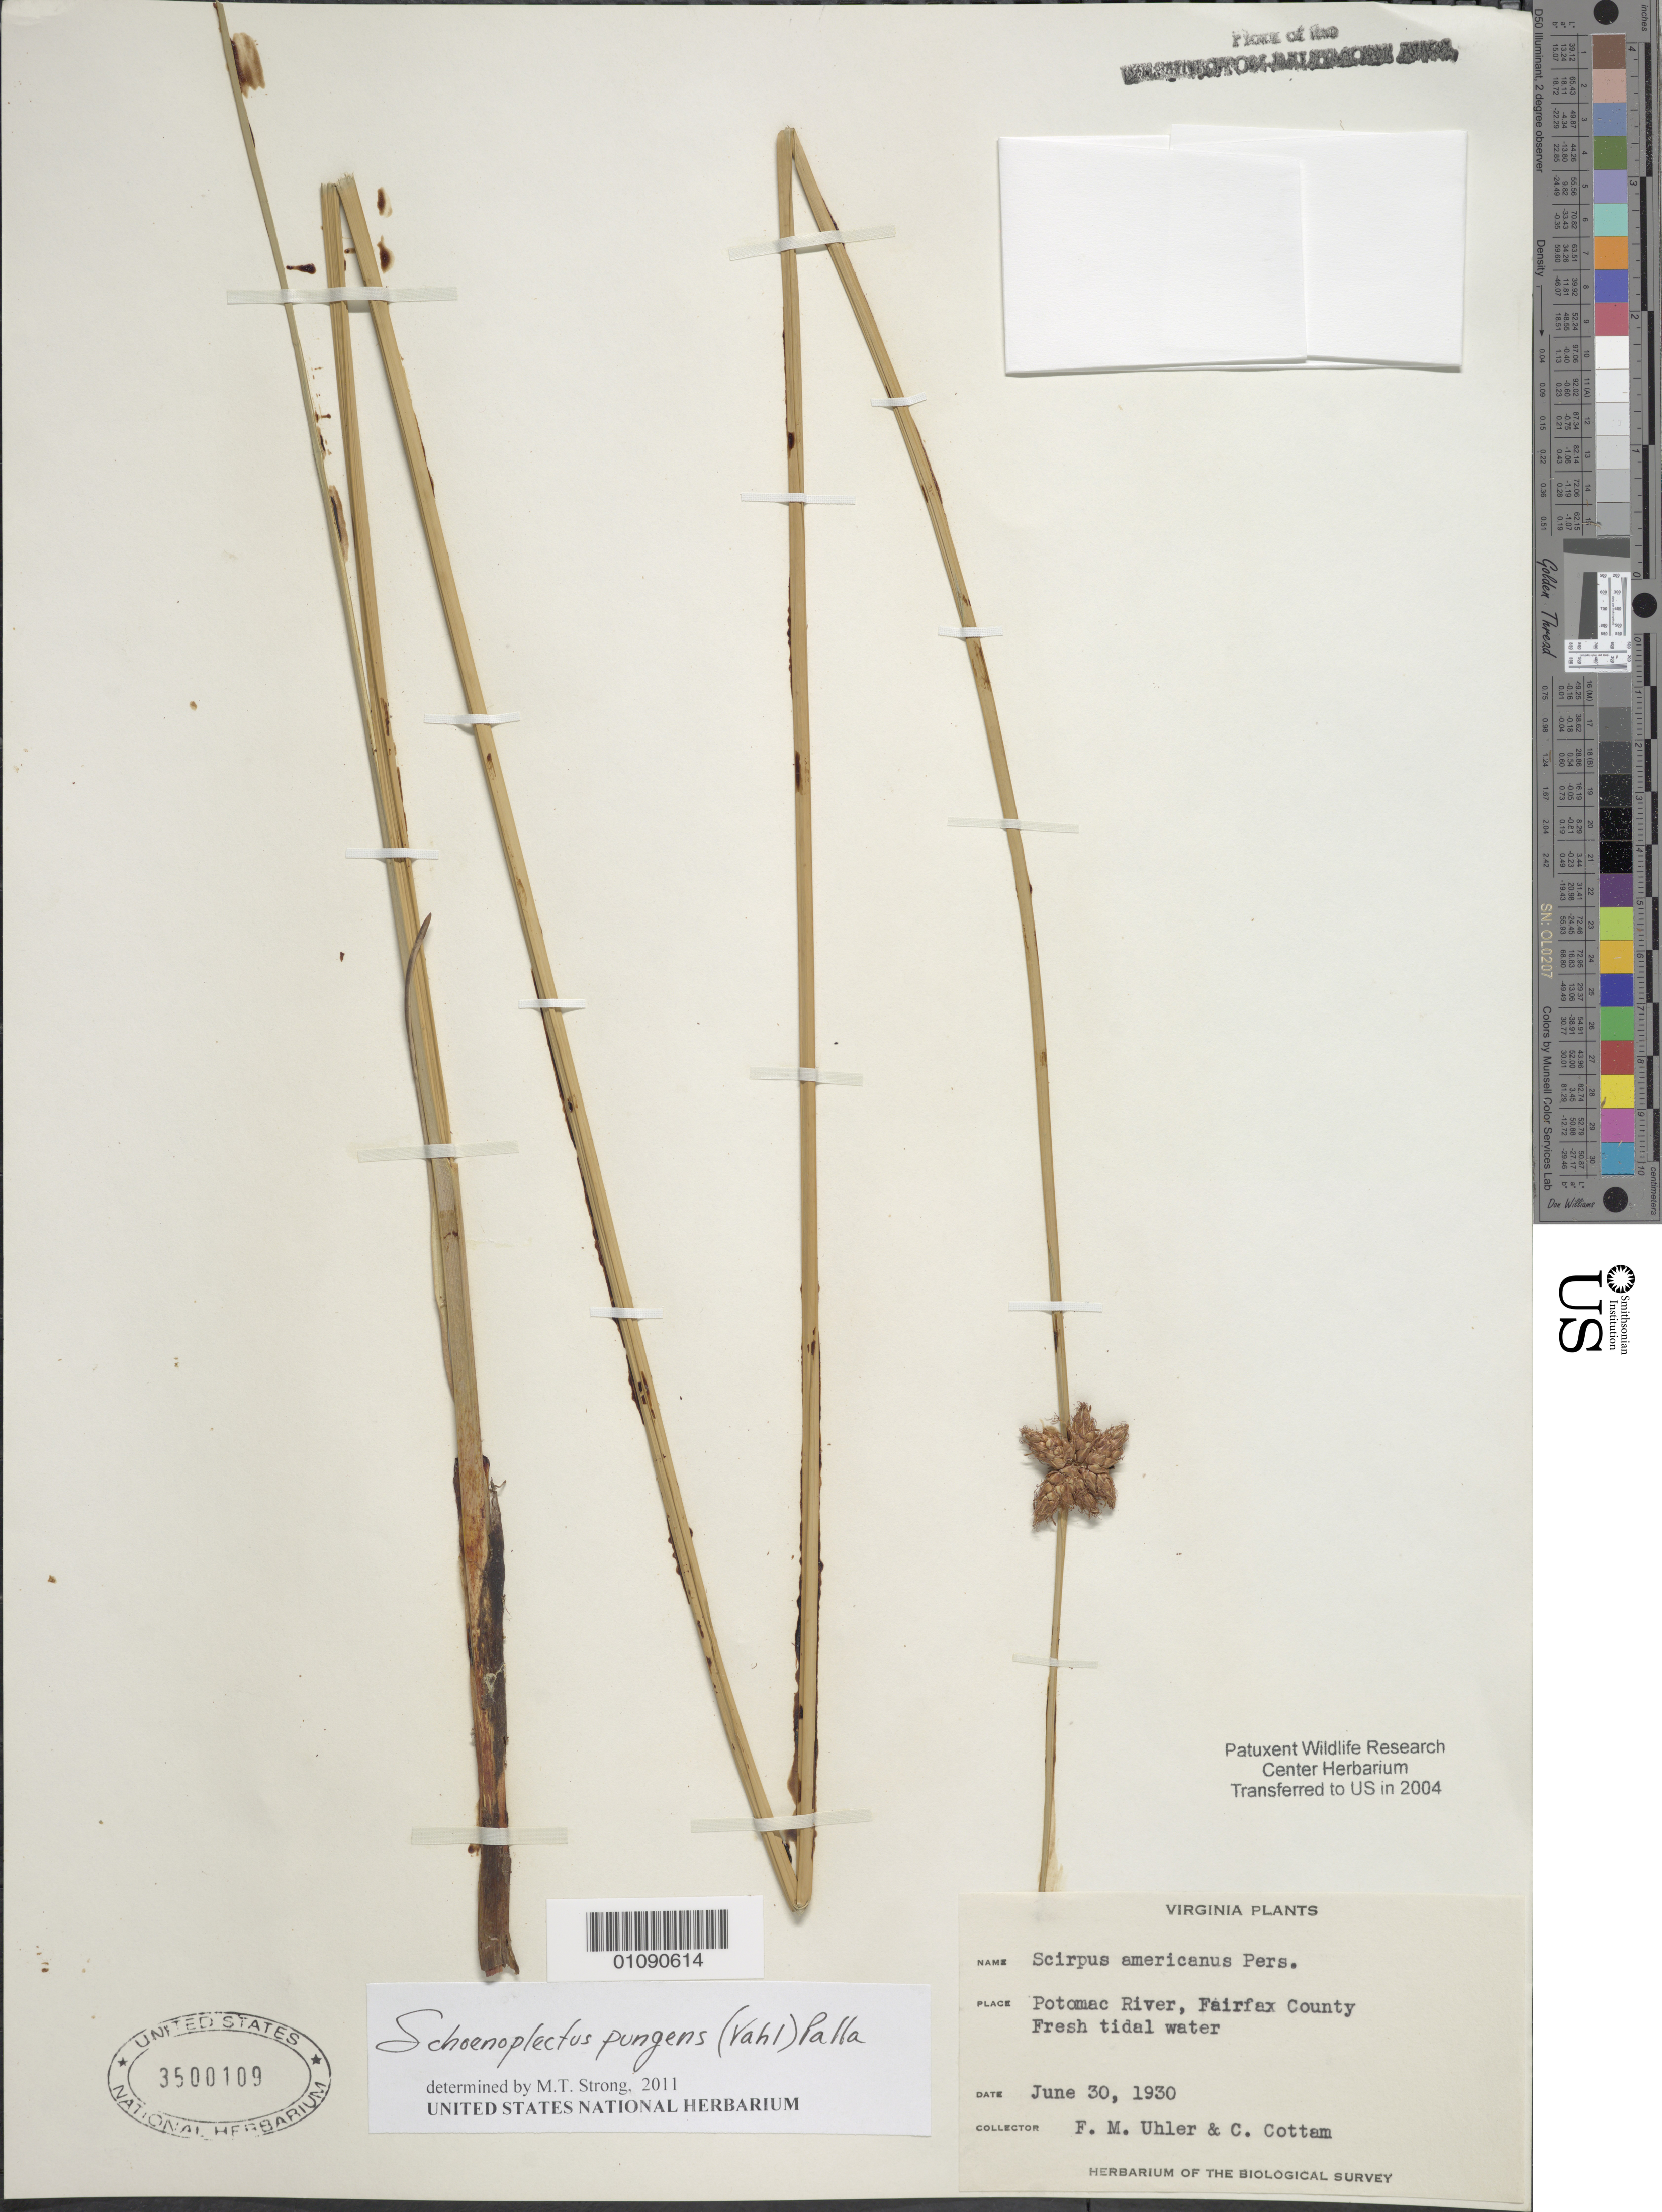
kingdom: Plantae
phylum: Tracheophyta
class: Liliopsida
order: Poales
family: Cyperaceae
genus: Schoenoplectus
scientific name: Schoenoplectus pungens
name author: (Vahl) Palla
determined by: Strong, M. T., (US), Smithsonian Institution - National Museum of Natural History (UNITED STATES)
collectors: F. M. Uhler & C. Cottam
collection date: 1930-06-30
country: United States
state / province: Virginia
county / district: Fairfax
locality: Potomac River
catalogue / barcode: US 3500109